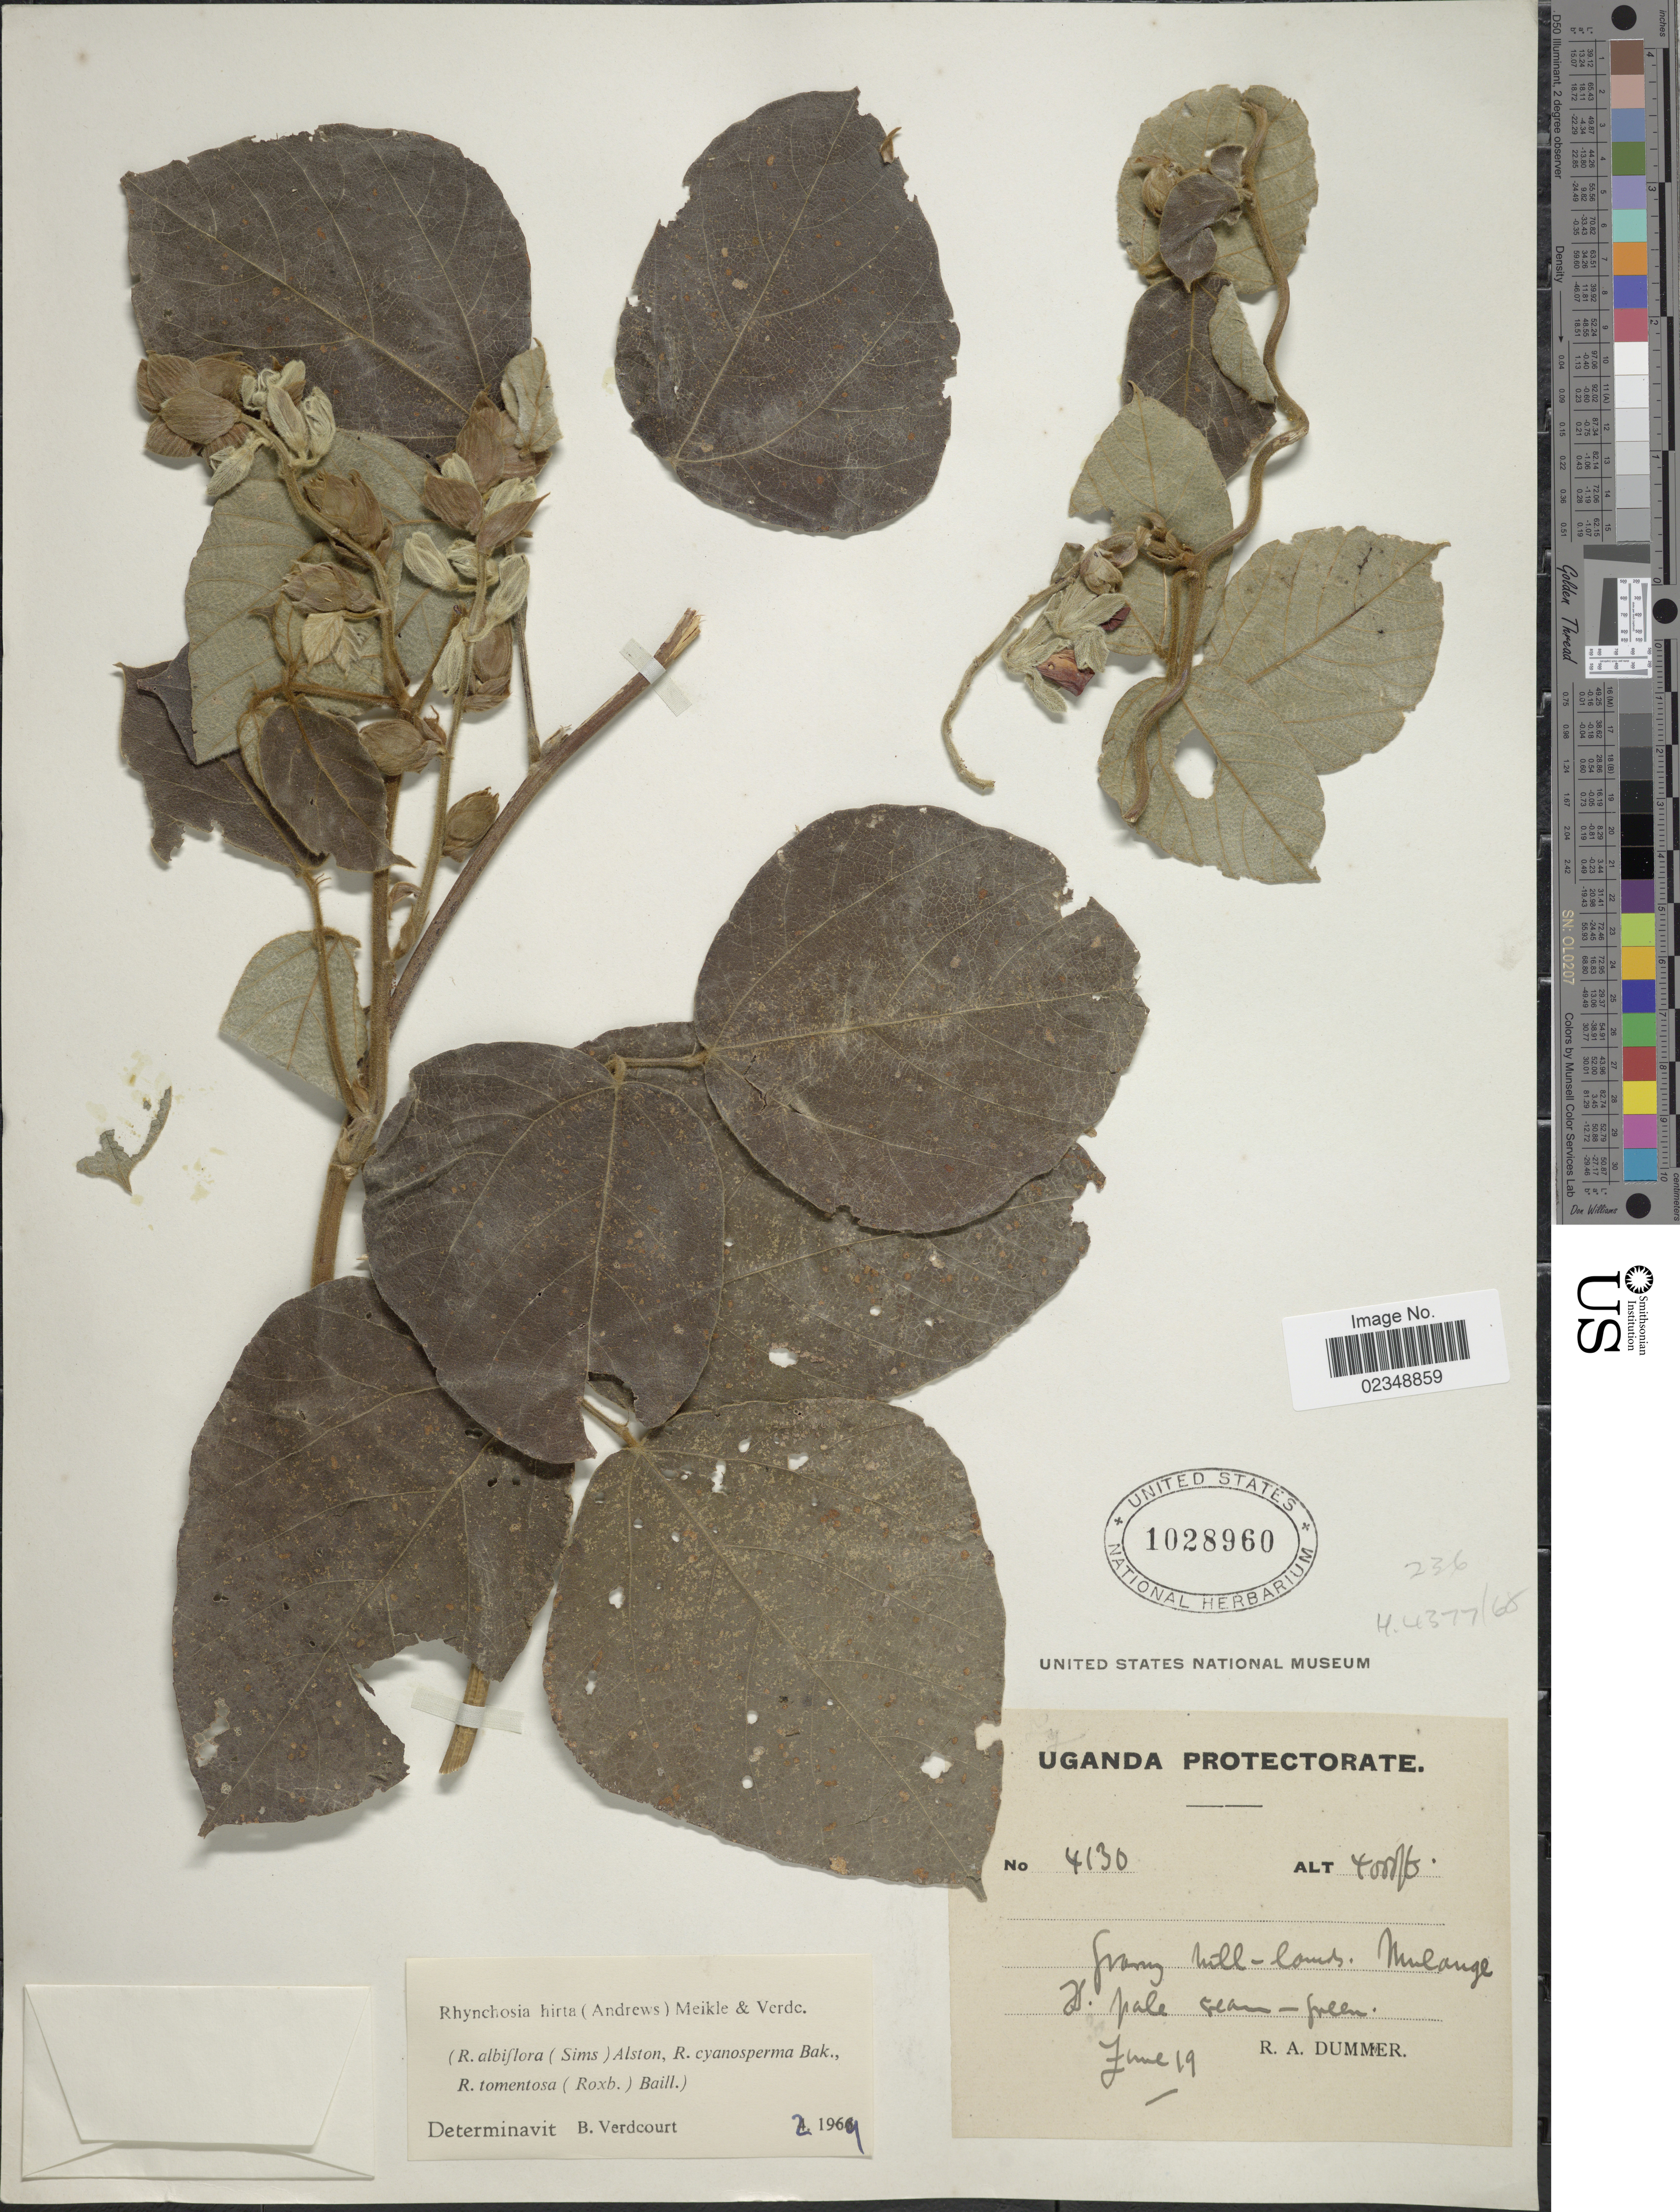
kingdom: Plantae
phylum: Tracheophyta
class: Magnoliopsida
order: Fabales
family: Fabaceae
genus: Rhynchosia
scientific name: Rhynchosia hirta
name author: (Andrews) Meikle & Verdc.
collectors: R. Dümmer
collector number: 4130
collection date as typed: Transcribed d/m/y: /6/19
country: Uganda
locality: Grassy hill-lands. Mulange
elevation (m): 1219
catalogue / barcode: US 1028960